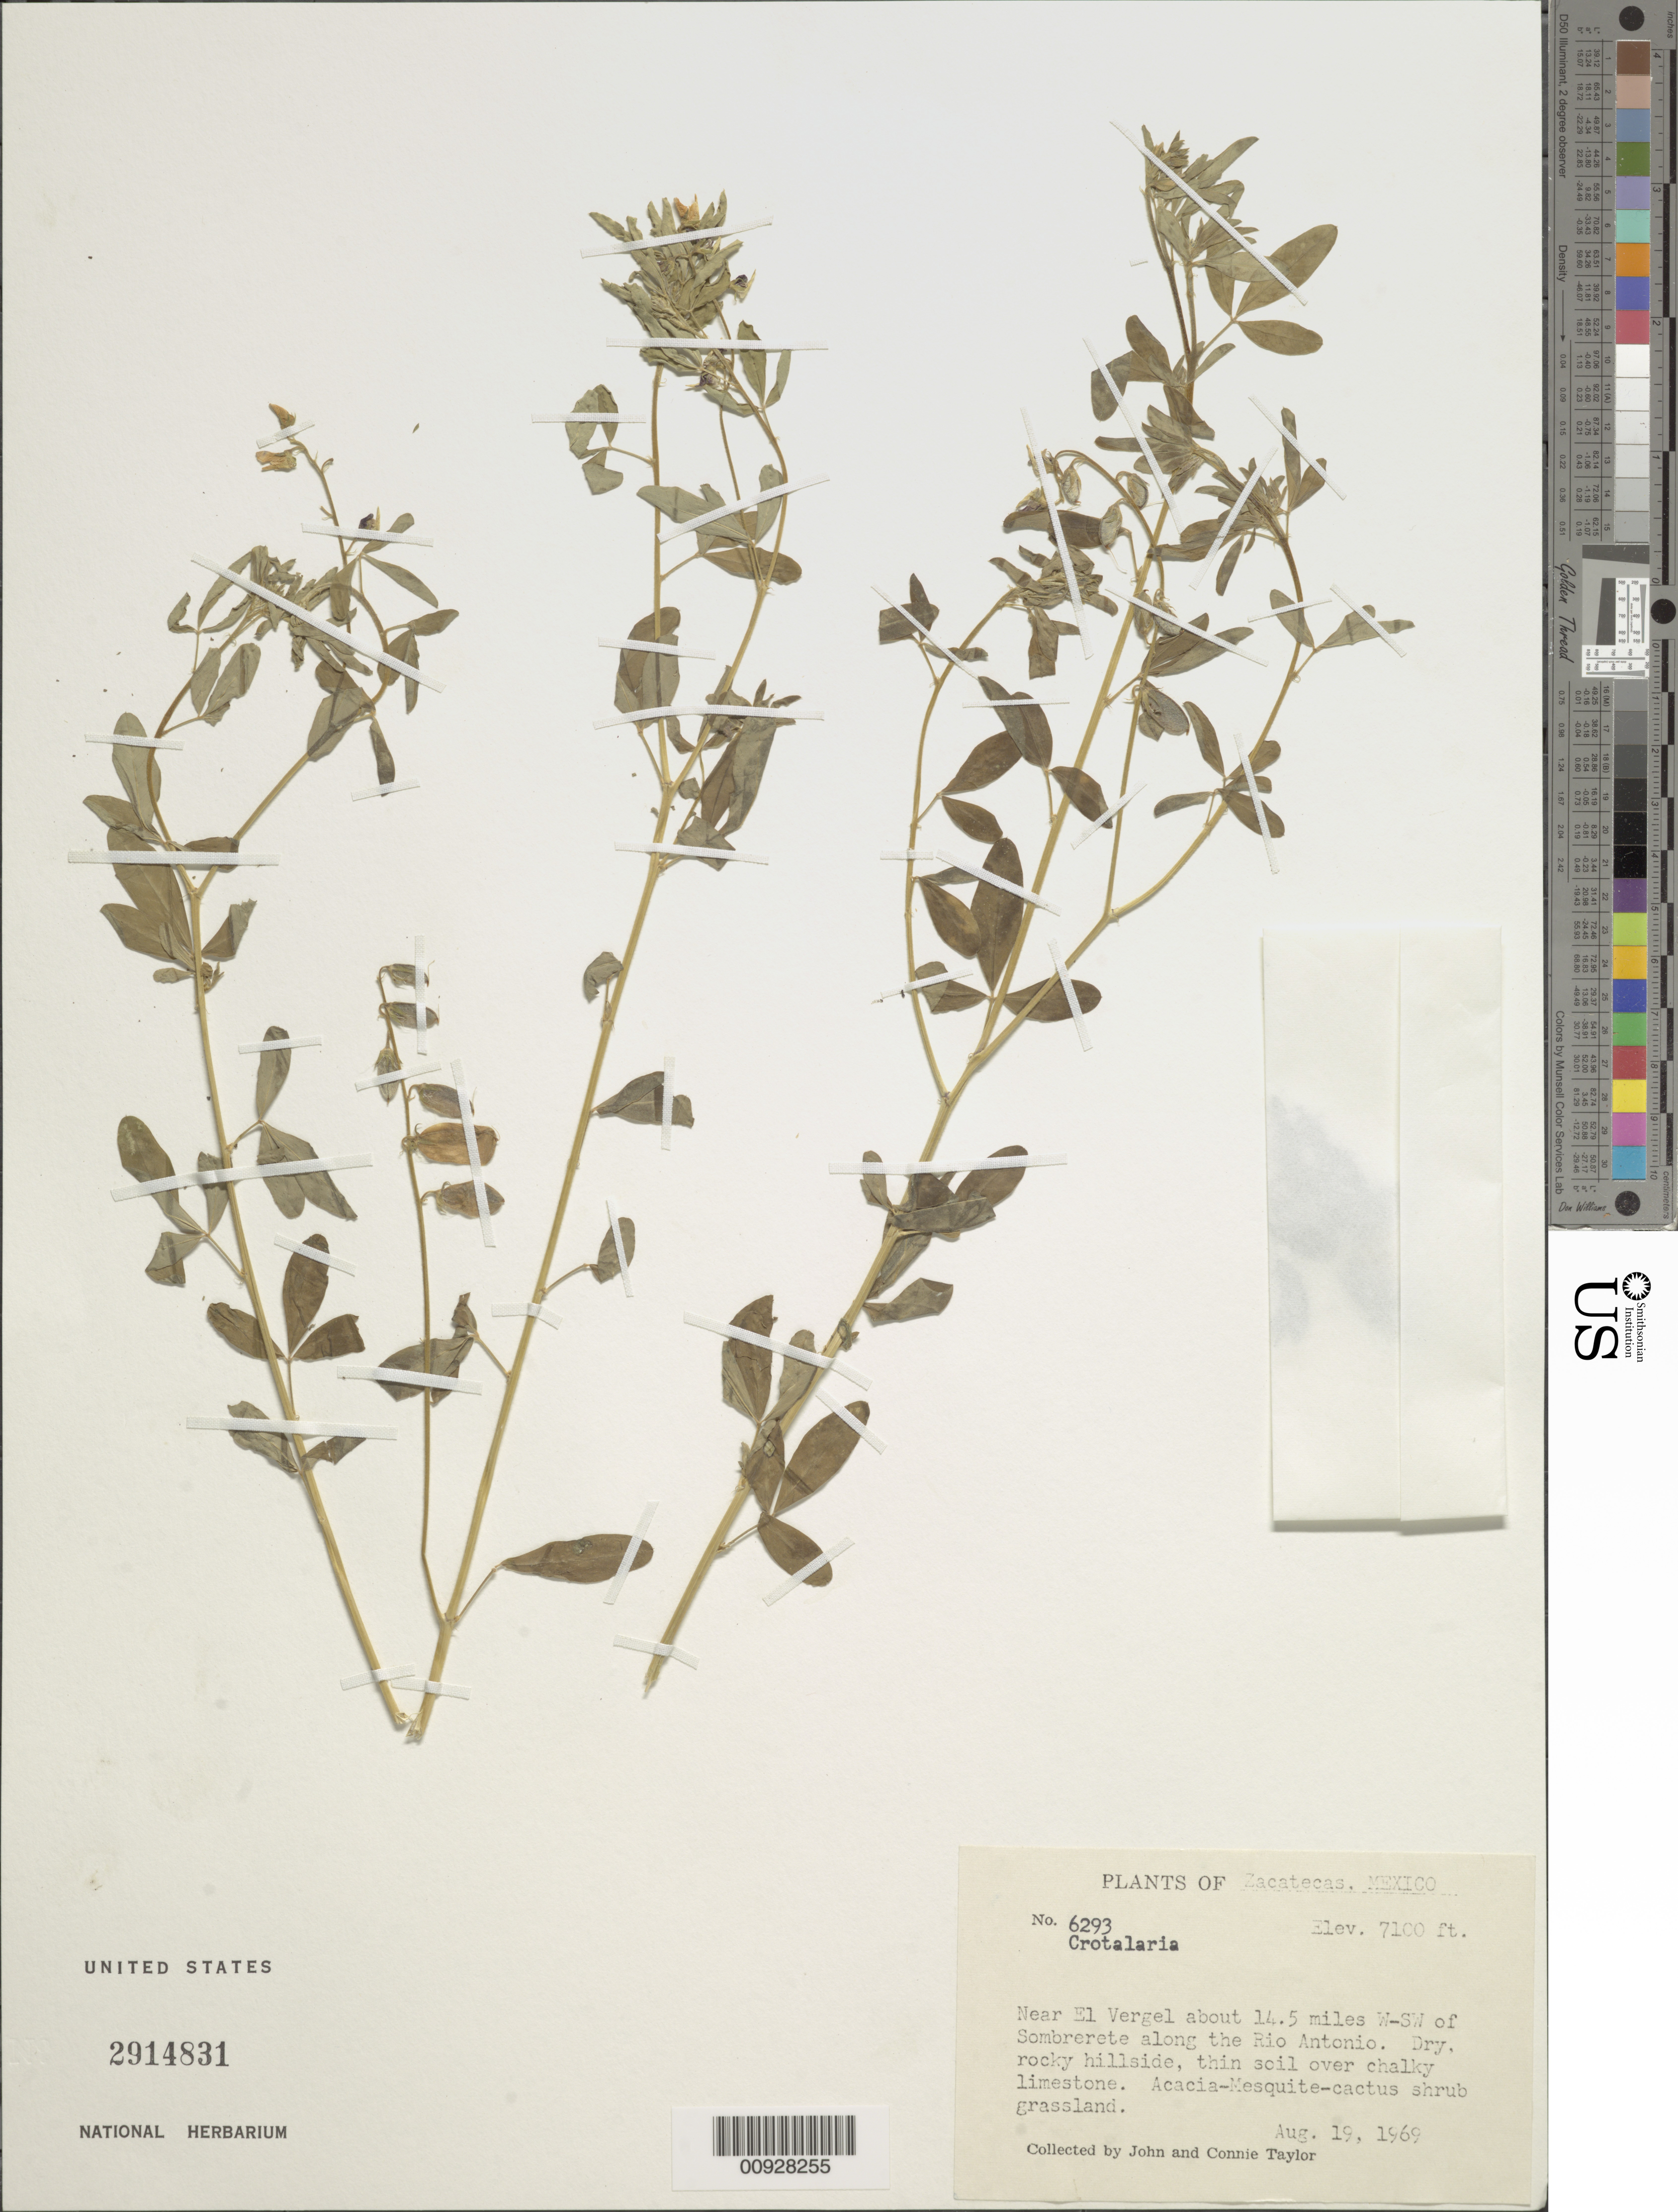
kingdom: Plantae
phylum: Tracheophyta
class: Magnoliopsida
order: Fabales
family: Fabaceae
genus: Crotalaria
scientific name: Crotalaria sp.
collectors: J. Taylor & C. Taylor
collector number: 6293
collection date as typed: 19 Aug 1969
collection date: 1969-08-19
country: Mexico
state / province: Zacatecas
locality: Near El Vergel about 14.5 miles W-SW of Sombrerete along the Río Antonio.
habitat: Dry, rocky hillside, thin soil over chalky limestone. Acacia-Mesquite-cactus shrub grassland.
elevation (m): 2164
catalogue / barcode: US 2914831